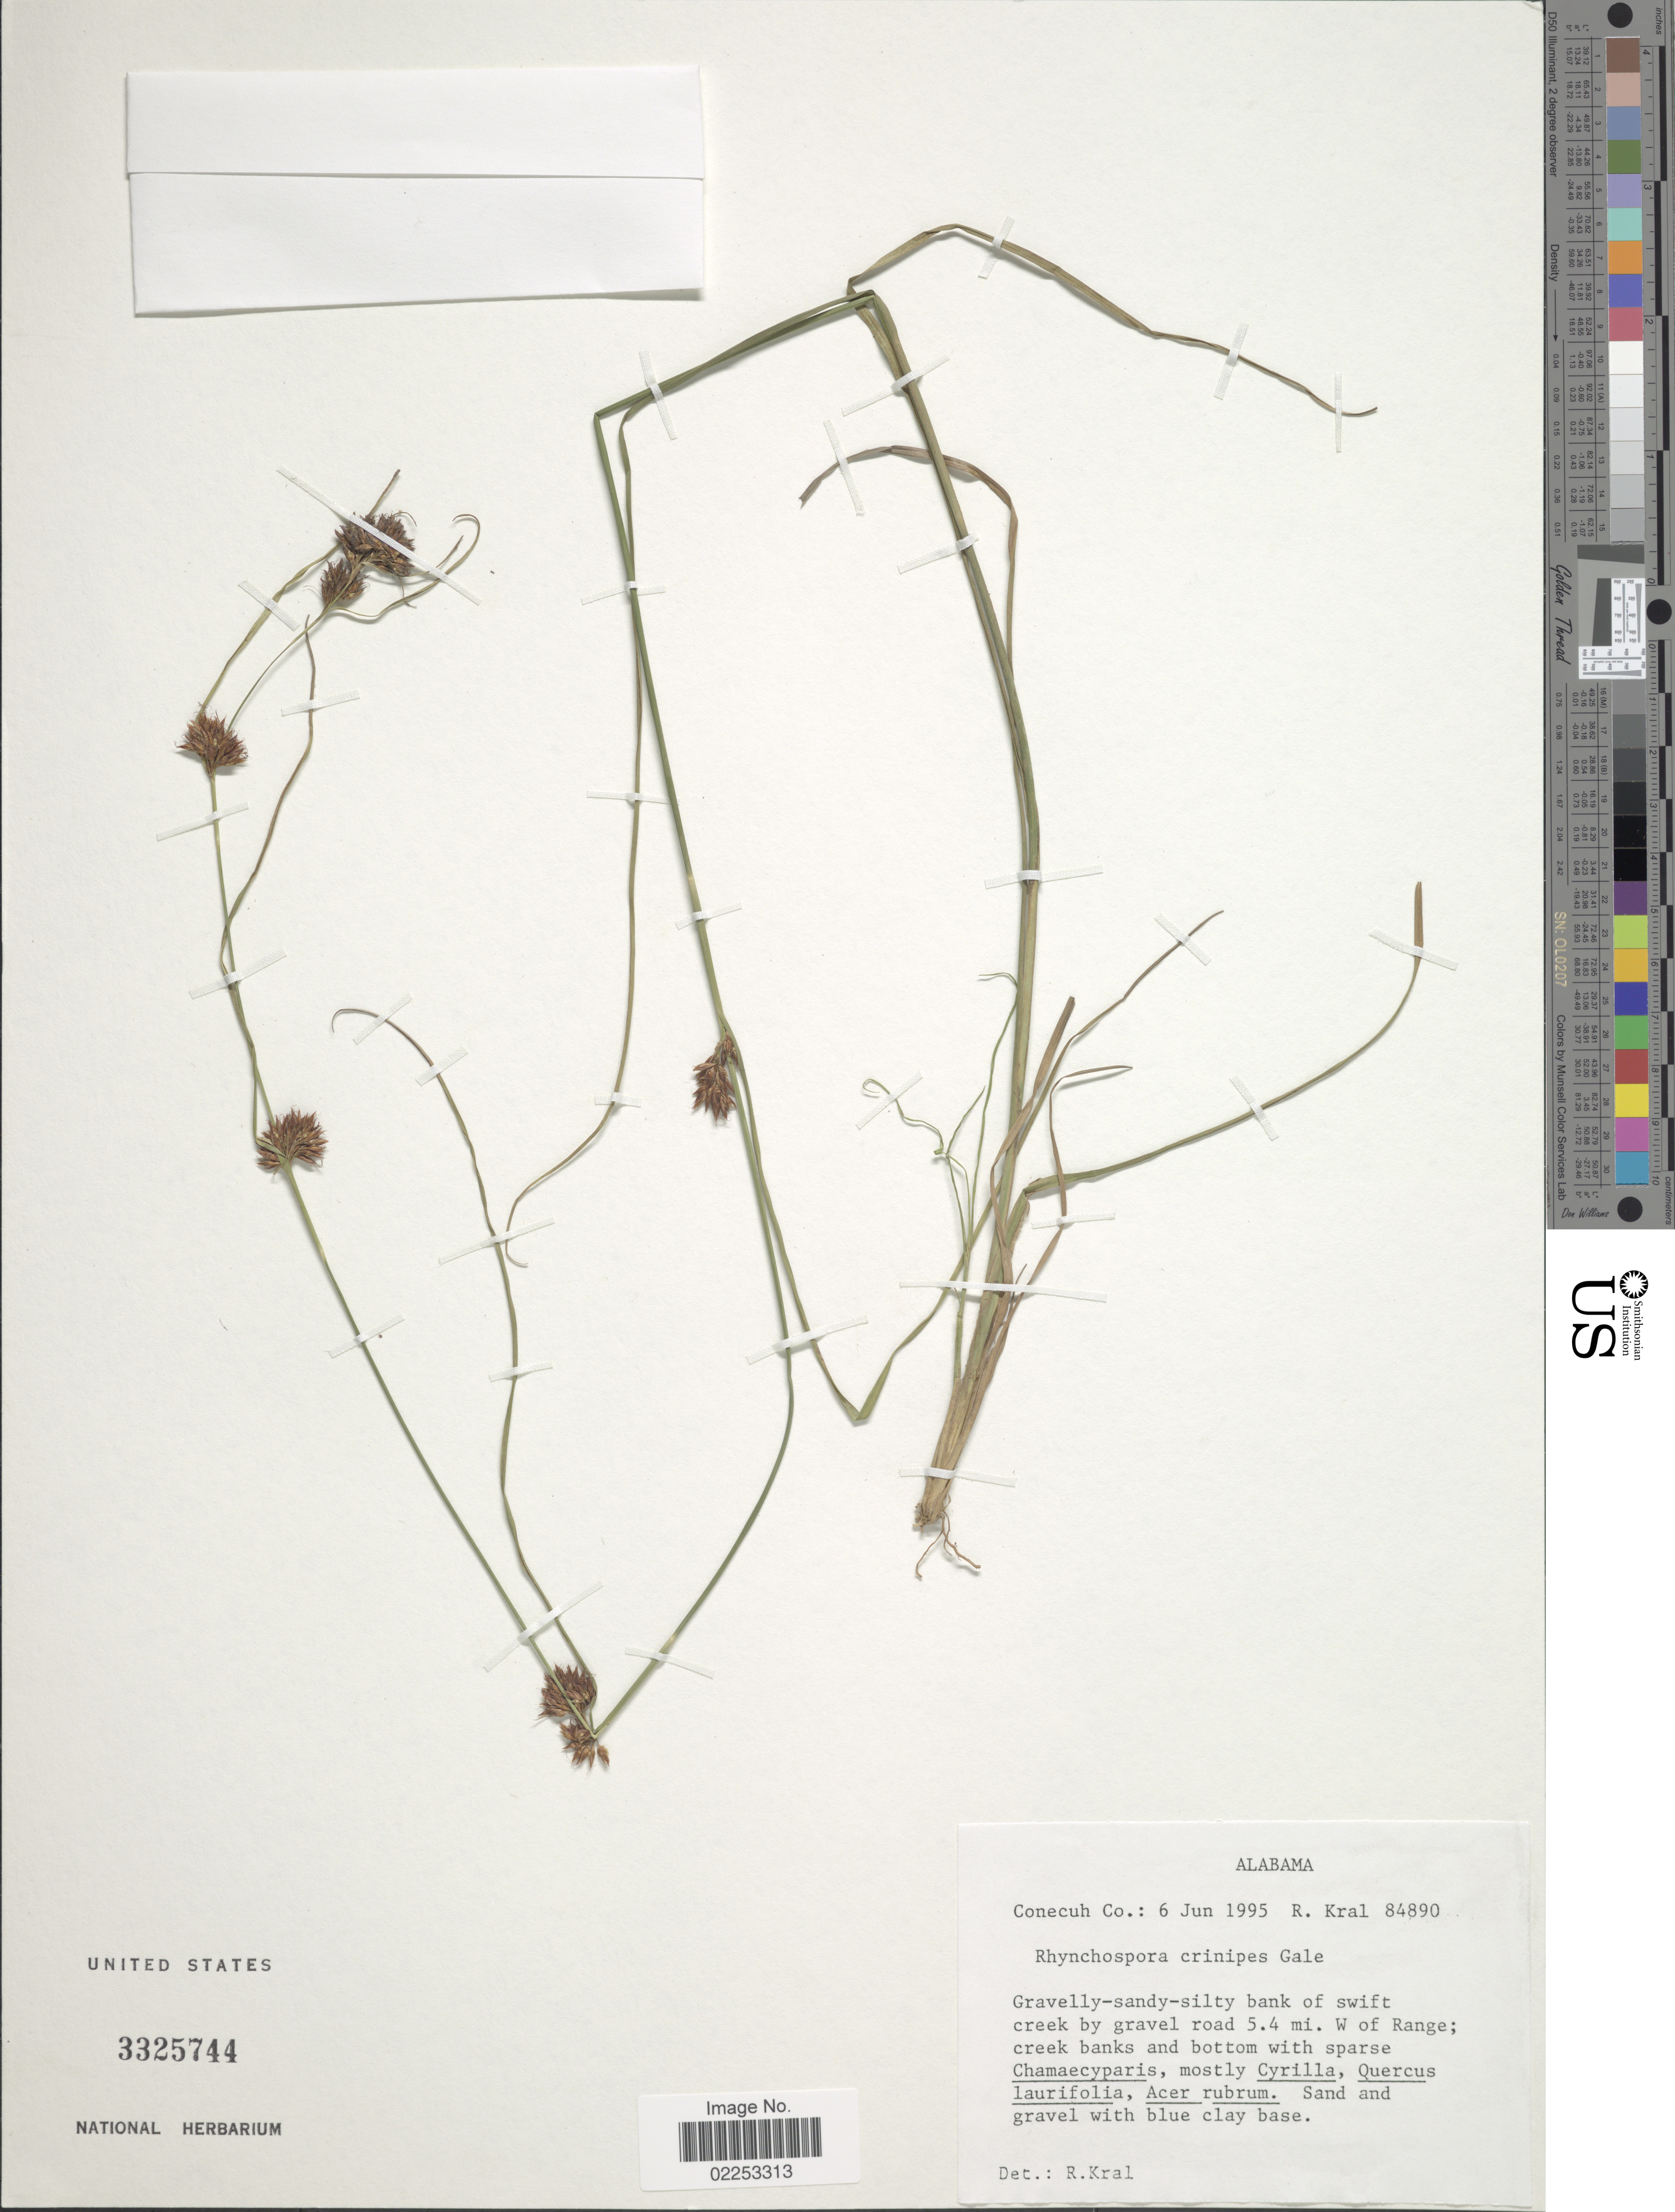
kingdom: Plantae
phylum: Tracheophyta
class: Liliopsida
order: Poales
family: Cyperaceae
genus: Rhynchospora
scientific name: Rhynchospora crinipes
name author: Gale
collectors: R. Kral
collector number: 84890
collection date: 1995-06-06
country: United States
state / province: Alabama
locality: Conecuh Co, Gravelly-sandy-silty bank of swift creek by gravel road 5.4 mi W of Range; creeks banks and bottom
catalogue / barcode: US 3325744